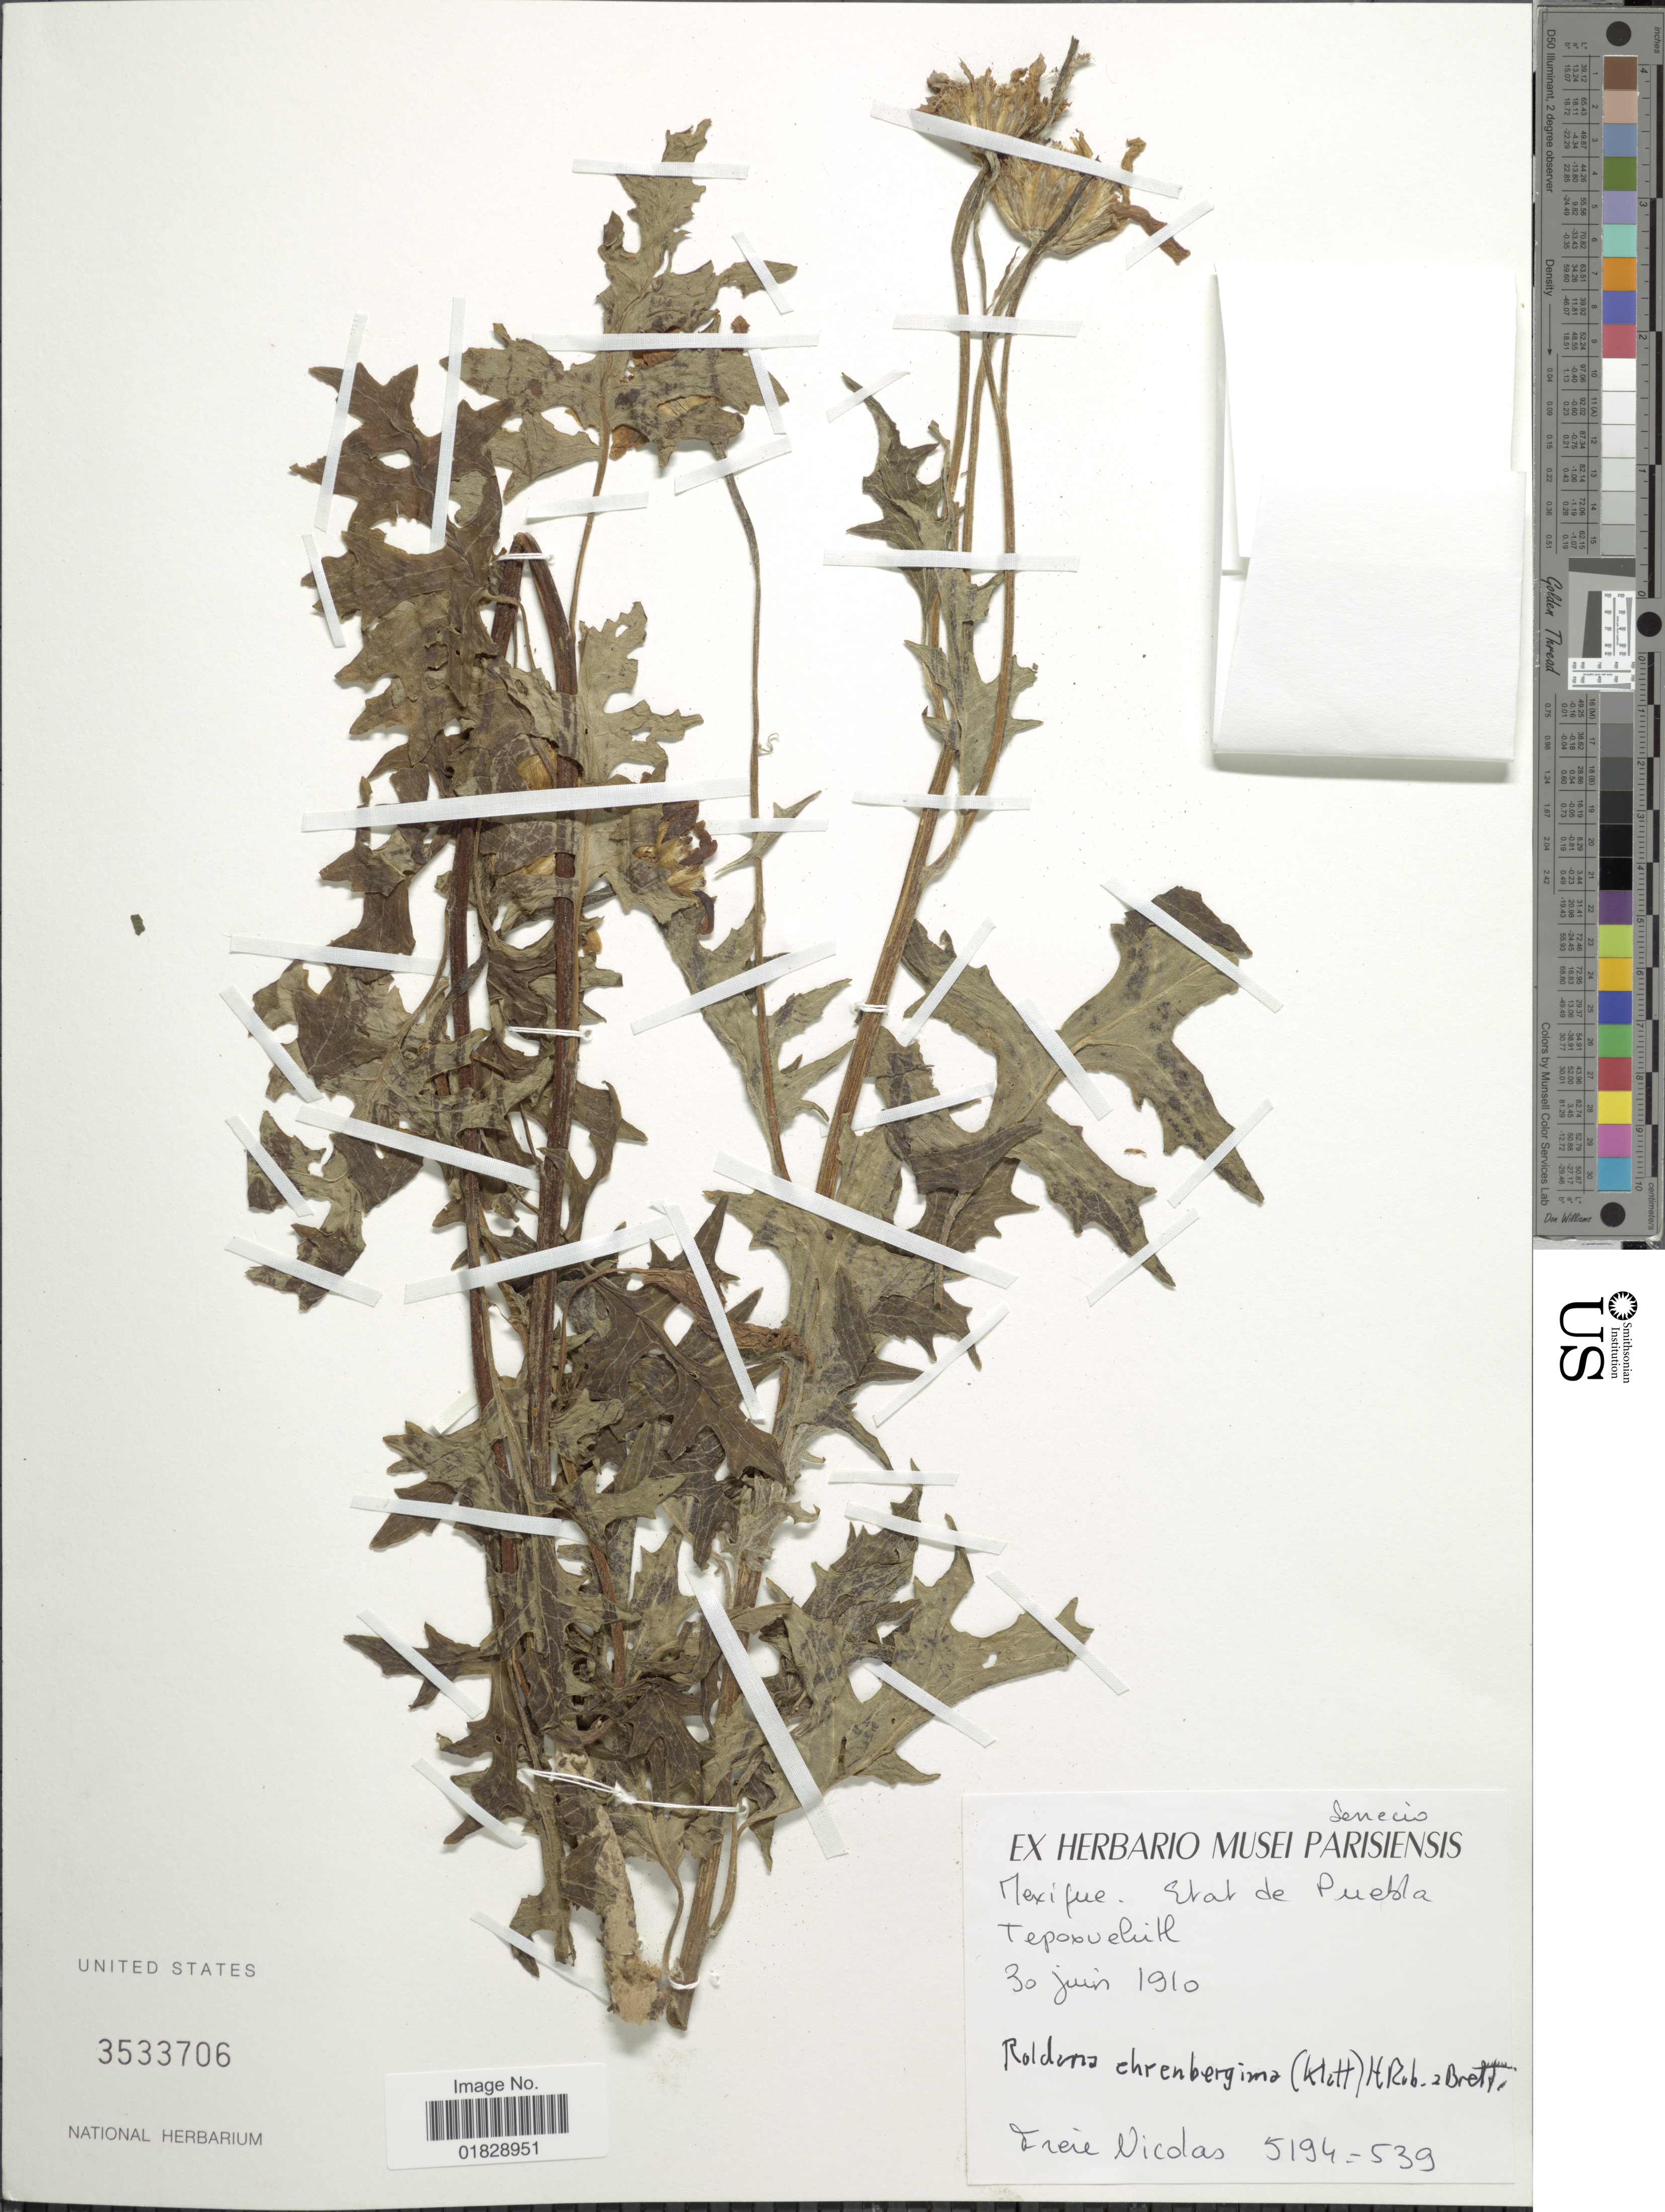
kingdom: Plantae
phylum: Tracheophyta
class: Magnoliopsida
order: Asterales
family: Asteraceae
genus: Roldana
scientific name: Roldana ehrenbergiana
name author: (Klatt) H. Rob. & Brettell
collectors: F. Nicolas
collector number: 5194/539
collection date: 1910-06-30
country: Mexico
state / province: Puebla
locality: Mexique - Etat de Puebla Tepoxuelutl [interpreted]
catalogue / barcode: US 3533706